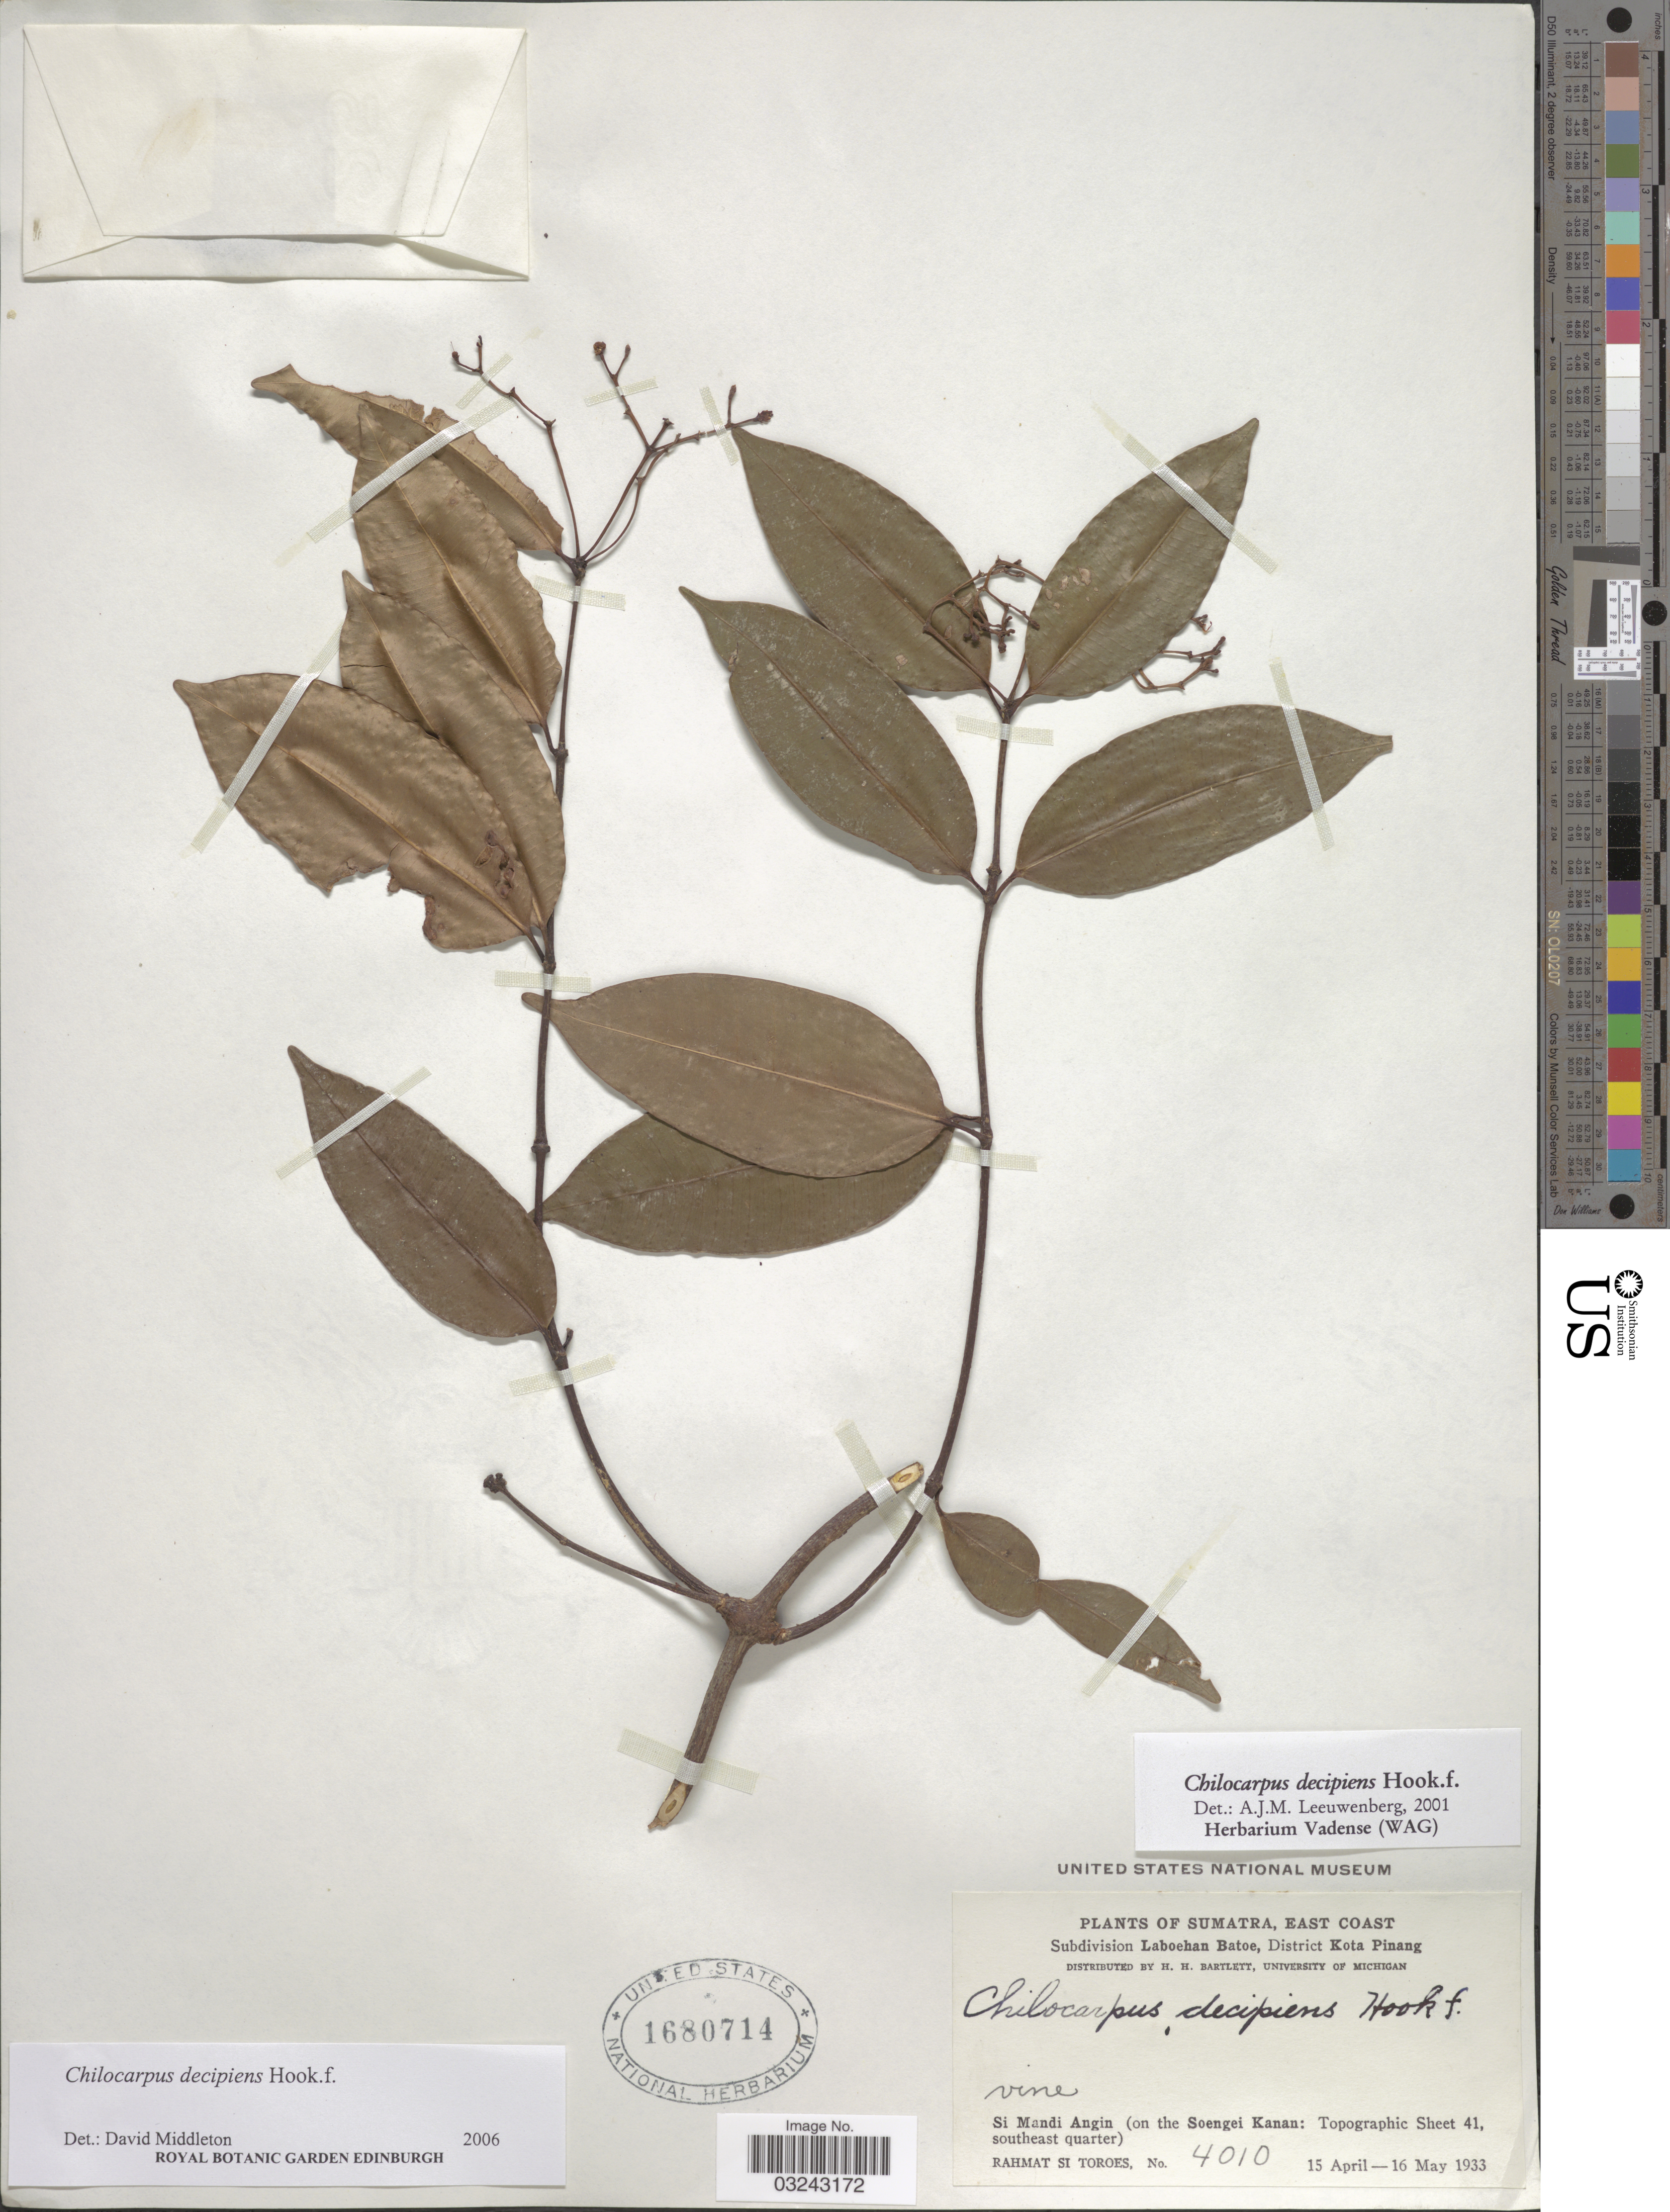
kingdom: Plantae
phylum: Tracheophyta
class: Magnoliopsida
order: Gentianales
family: Apocynaceae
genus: Chilocarpus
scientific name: Chilocarpus decipiens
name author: Hook. f.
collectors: Rahmat Si Boeea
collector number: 4010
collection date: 1933-04-15/1933-05-16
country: Indonesia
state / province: Sumatra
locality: East Coast, Subdivision Laboehan Batoe, District Kota Pinang, Si Mandi Angin (on the Soengei Kanan: Topographic Sheet 41, southeast quarter).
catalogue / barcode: US 1680714